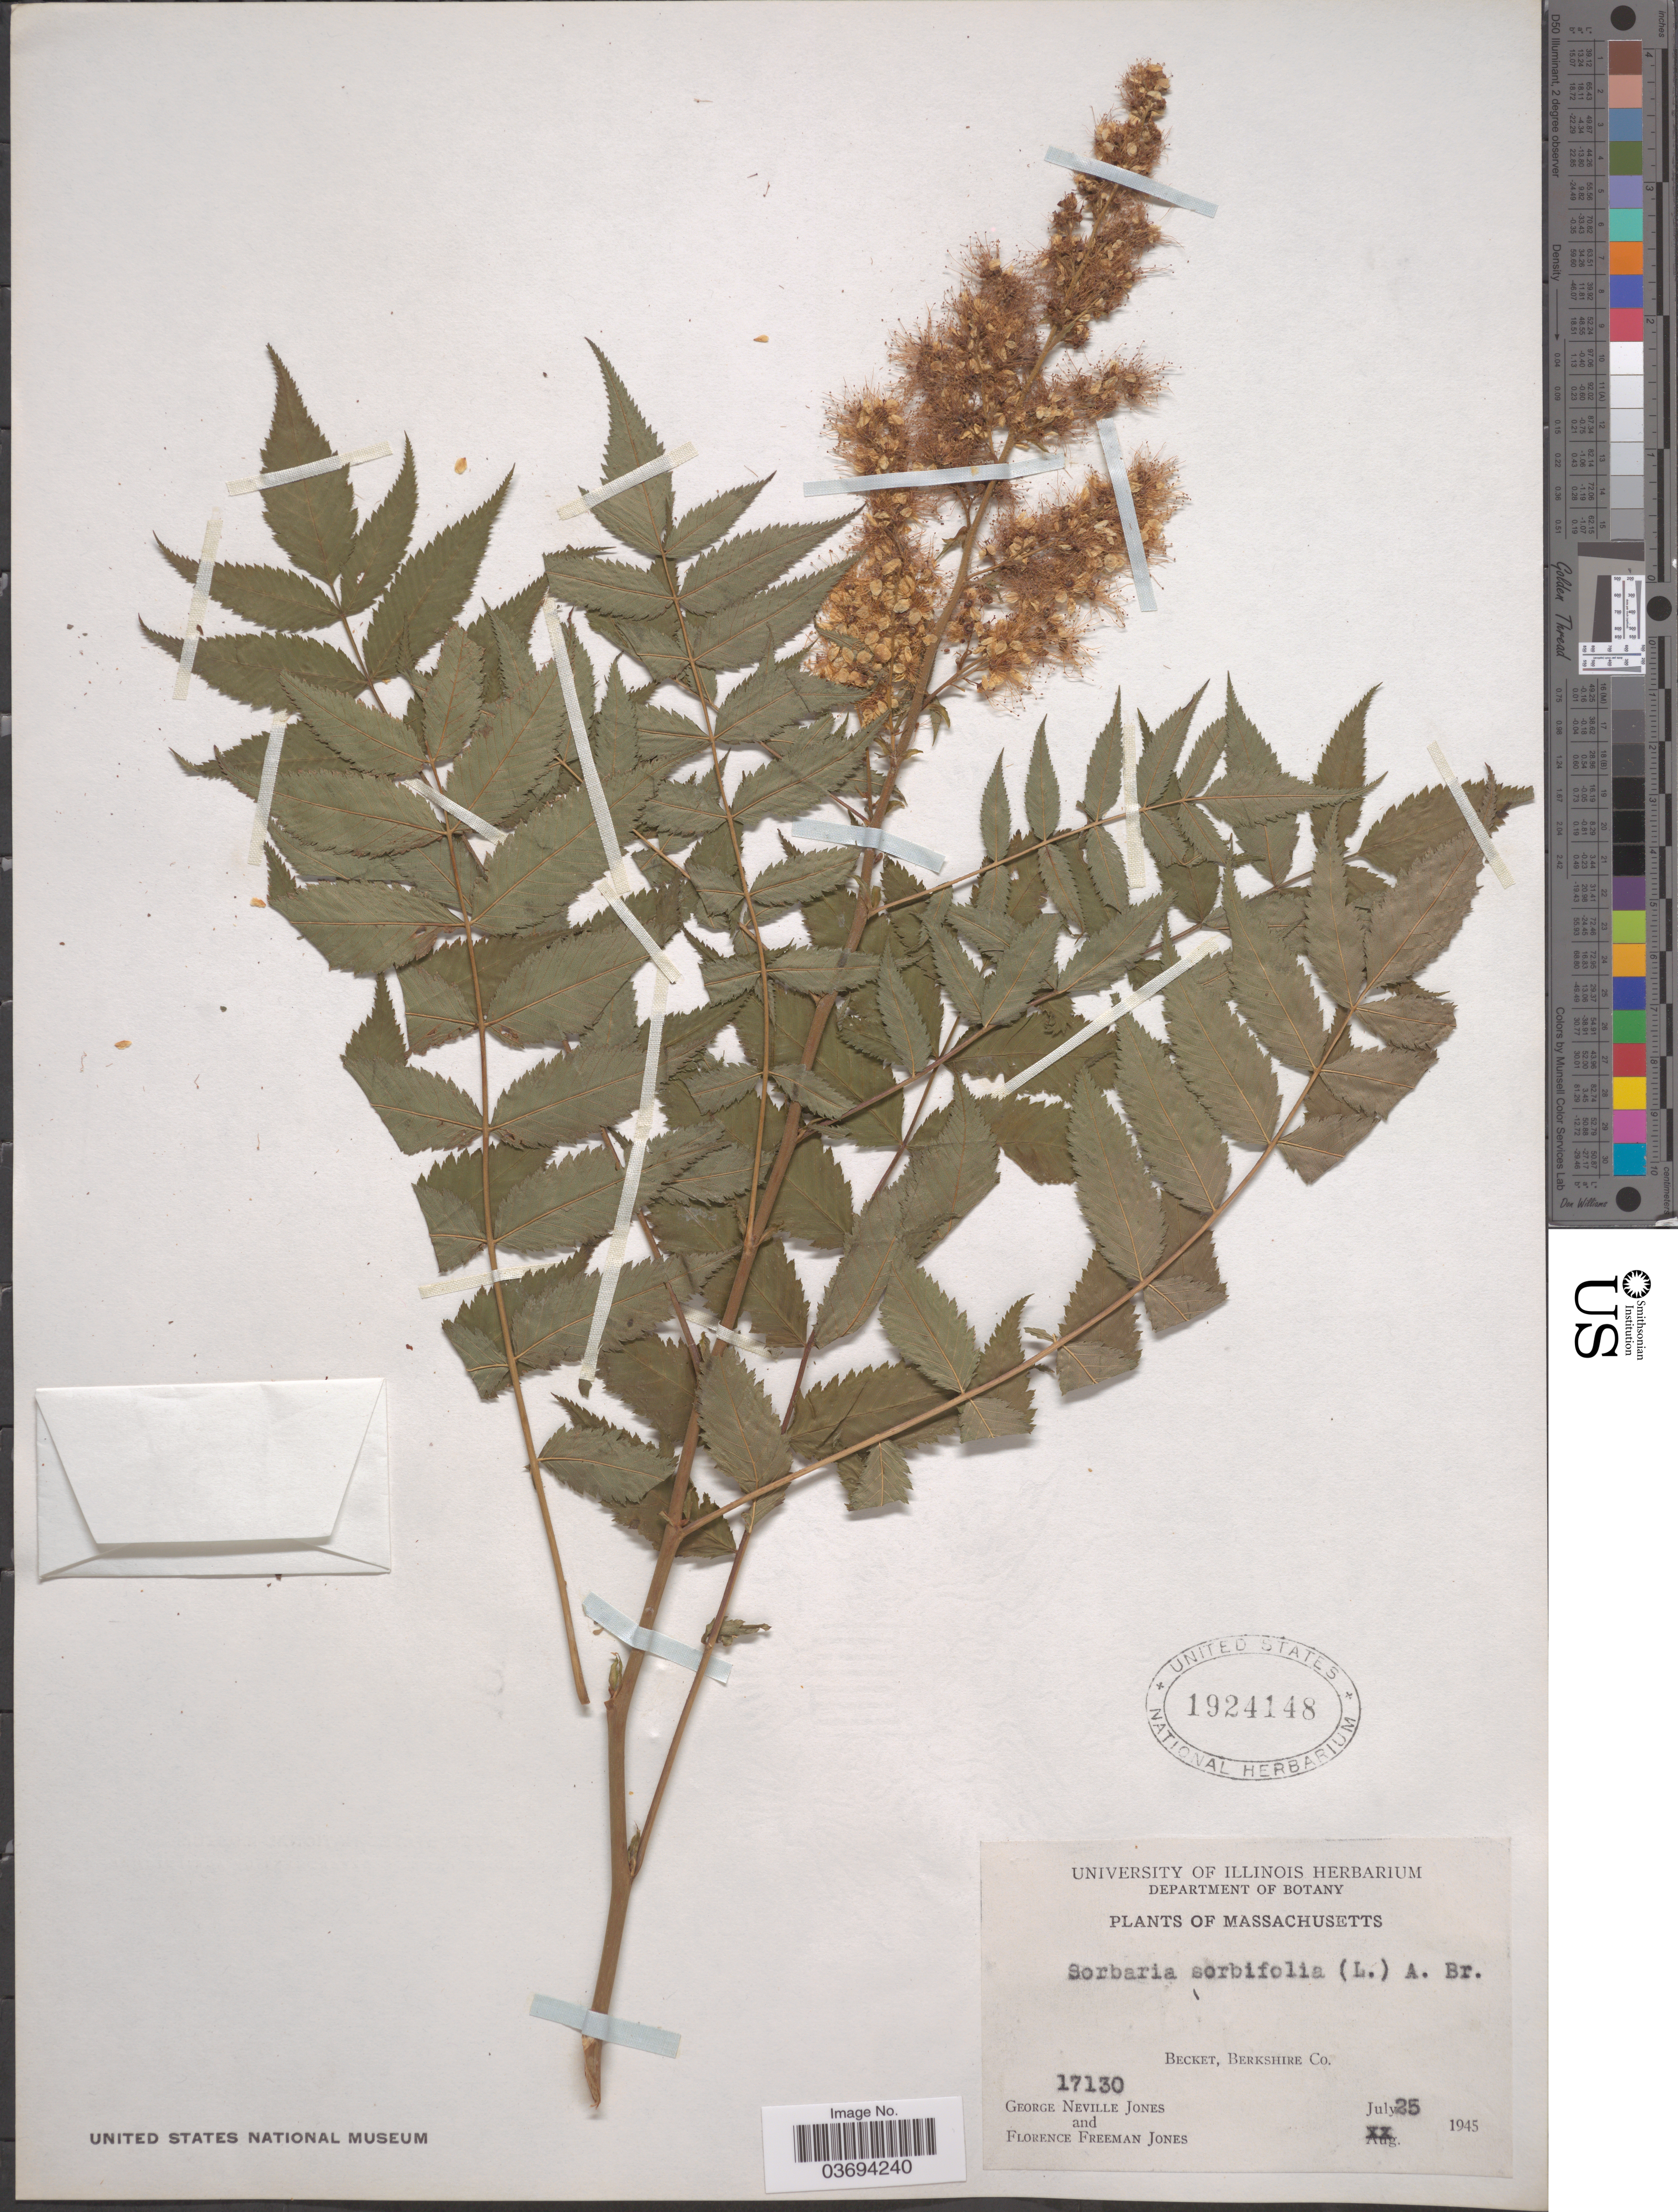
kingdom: Plantae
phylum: Tracheophyta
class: Magnoliopsida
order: Rosales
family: Rosaceae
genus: Sorbaria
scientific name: Sorbaria sorbifolia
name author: (L.) A. Braun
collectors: G. N. Jones & F. F. Jones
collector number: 17130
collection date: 1945-07-25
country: United States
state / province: Massachusetts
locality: Becket, Berkshire Co.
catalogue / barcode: US 1924148